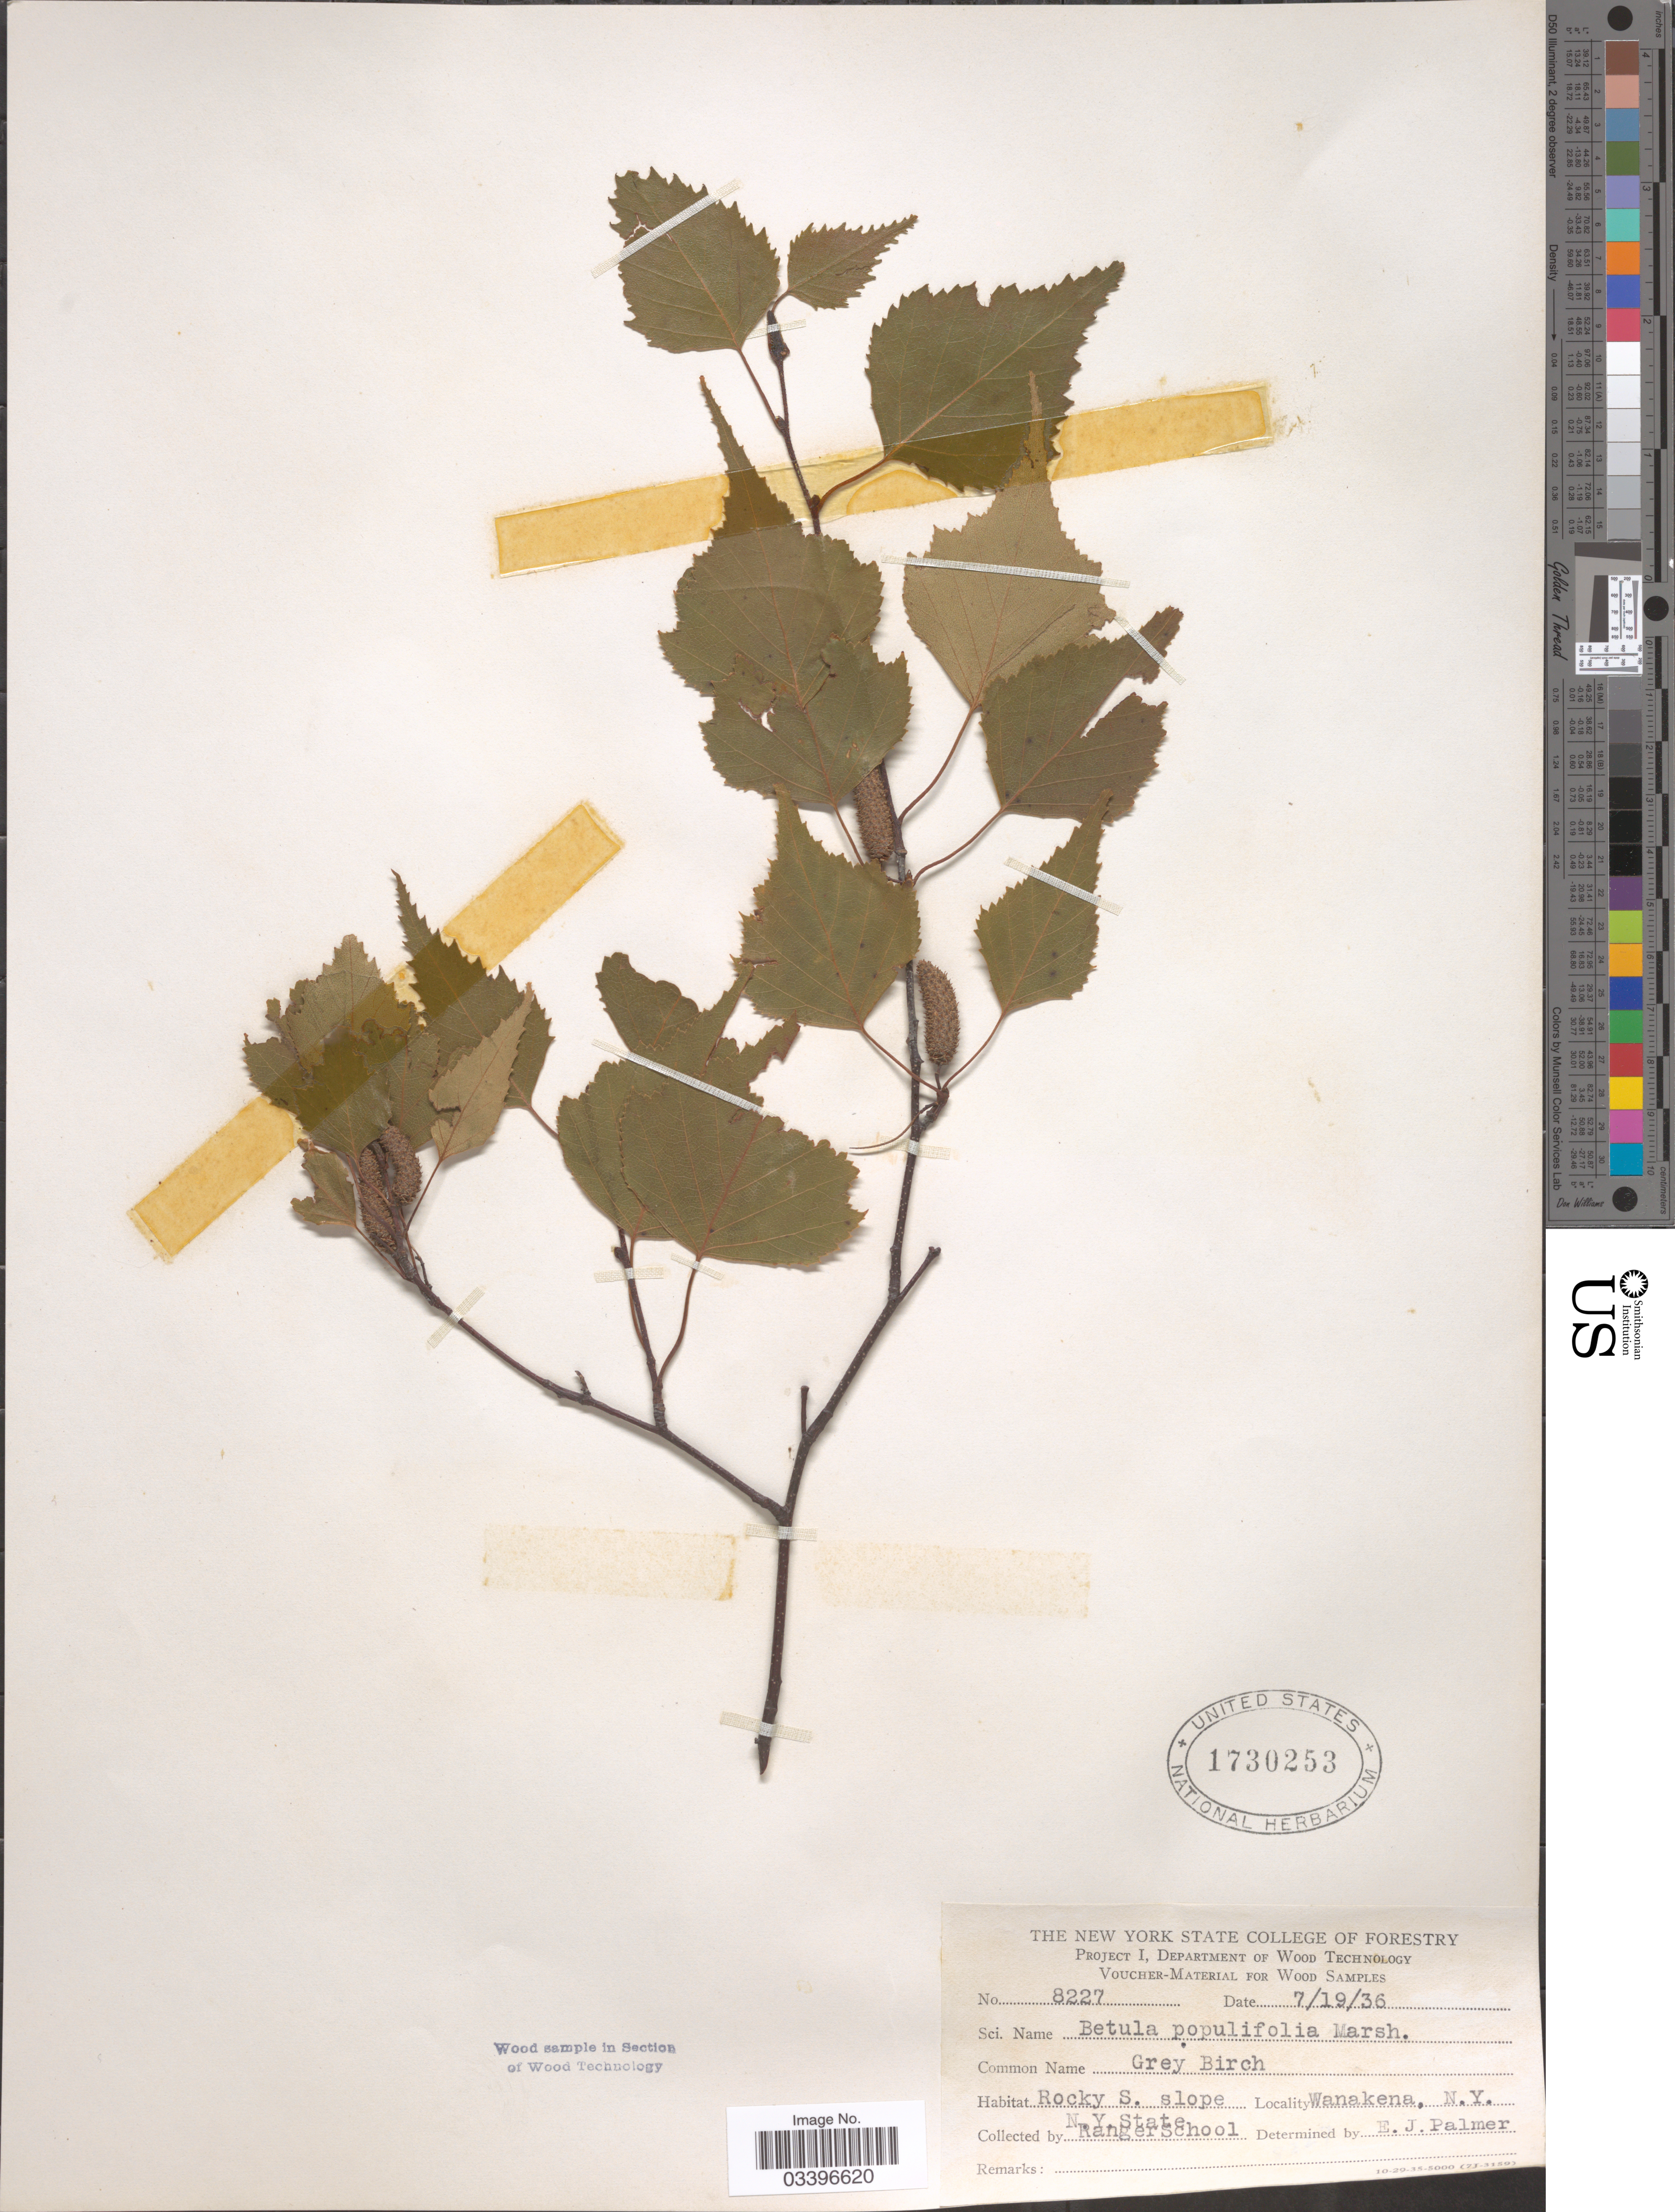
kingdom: Plantae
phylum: Tracheophyta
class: Magnoliopsida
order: Fagales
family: Betulaceae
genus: Betula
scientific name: Betula populifolia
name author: Marshall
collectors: N. Ranger School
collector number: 8227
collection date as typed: Transcribed d/m/y: 19/7/36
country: United States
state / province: New York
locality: Rocky S. slope. Wanakena.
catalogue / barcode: US 1730253